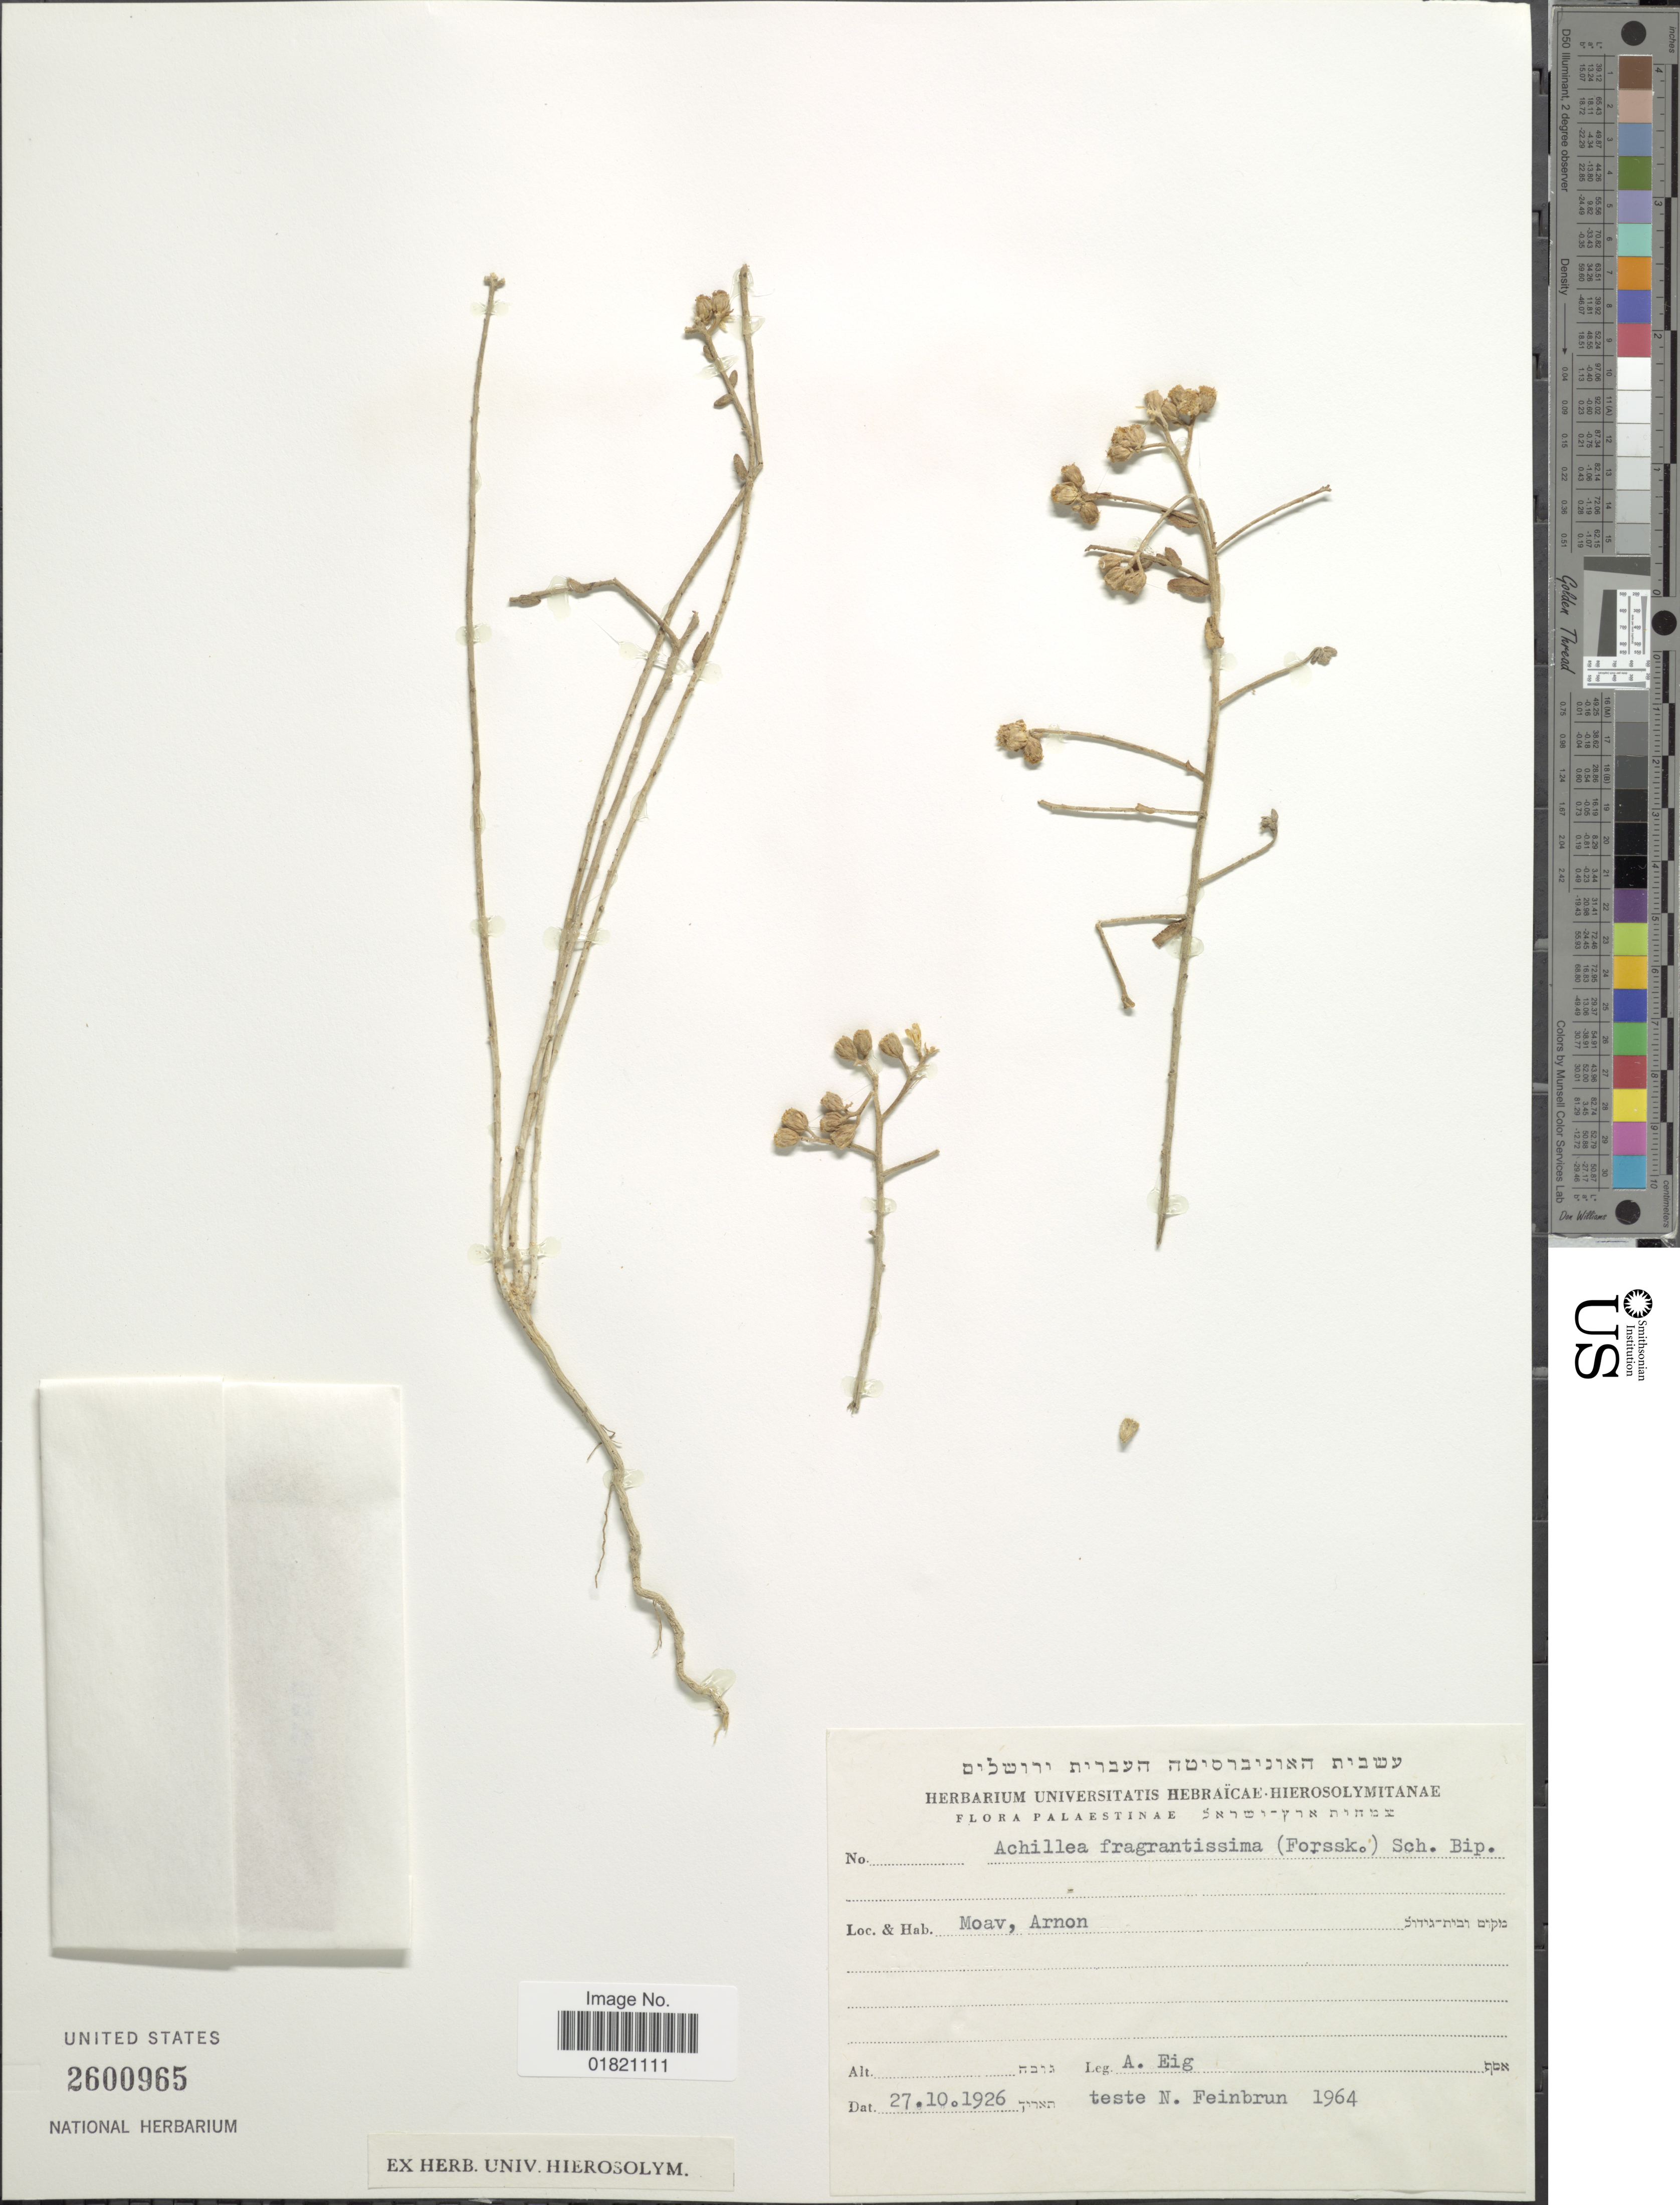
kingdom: Plantae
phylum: Tracheophyta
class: Magnoliopsida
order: Asterales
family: Asteraceae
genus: Achillea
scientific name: Achillea fragrantissima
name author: (Forssk.) Sch. Bip.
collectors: A. Eig & N. Feinbrun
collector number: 1974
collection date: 1926-10-27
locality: Palaestinae. Moav, Arnon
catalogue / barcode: US 2600965